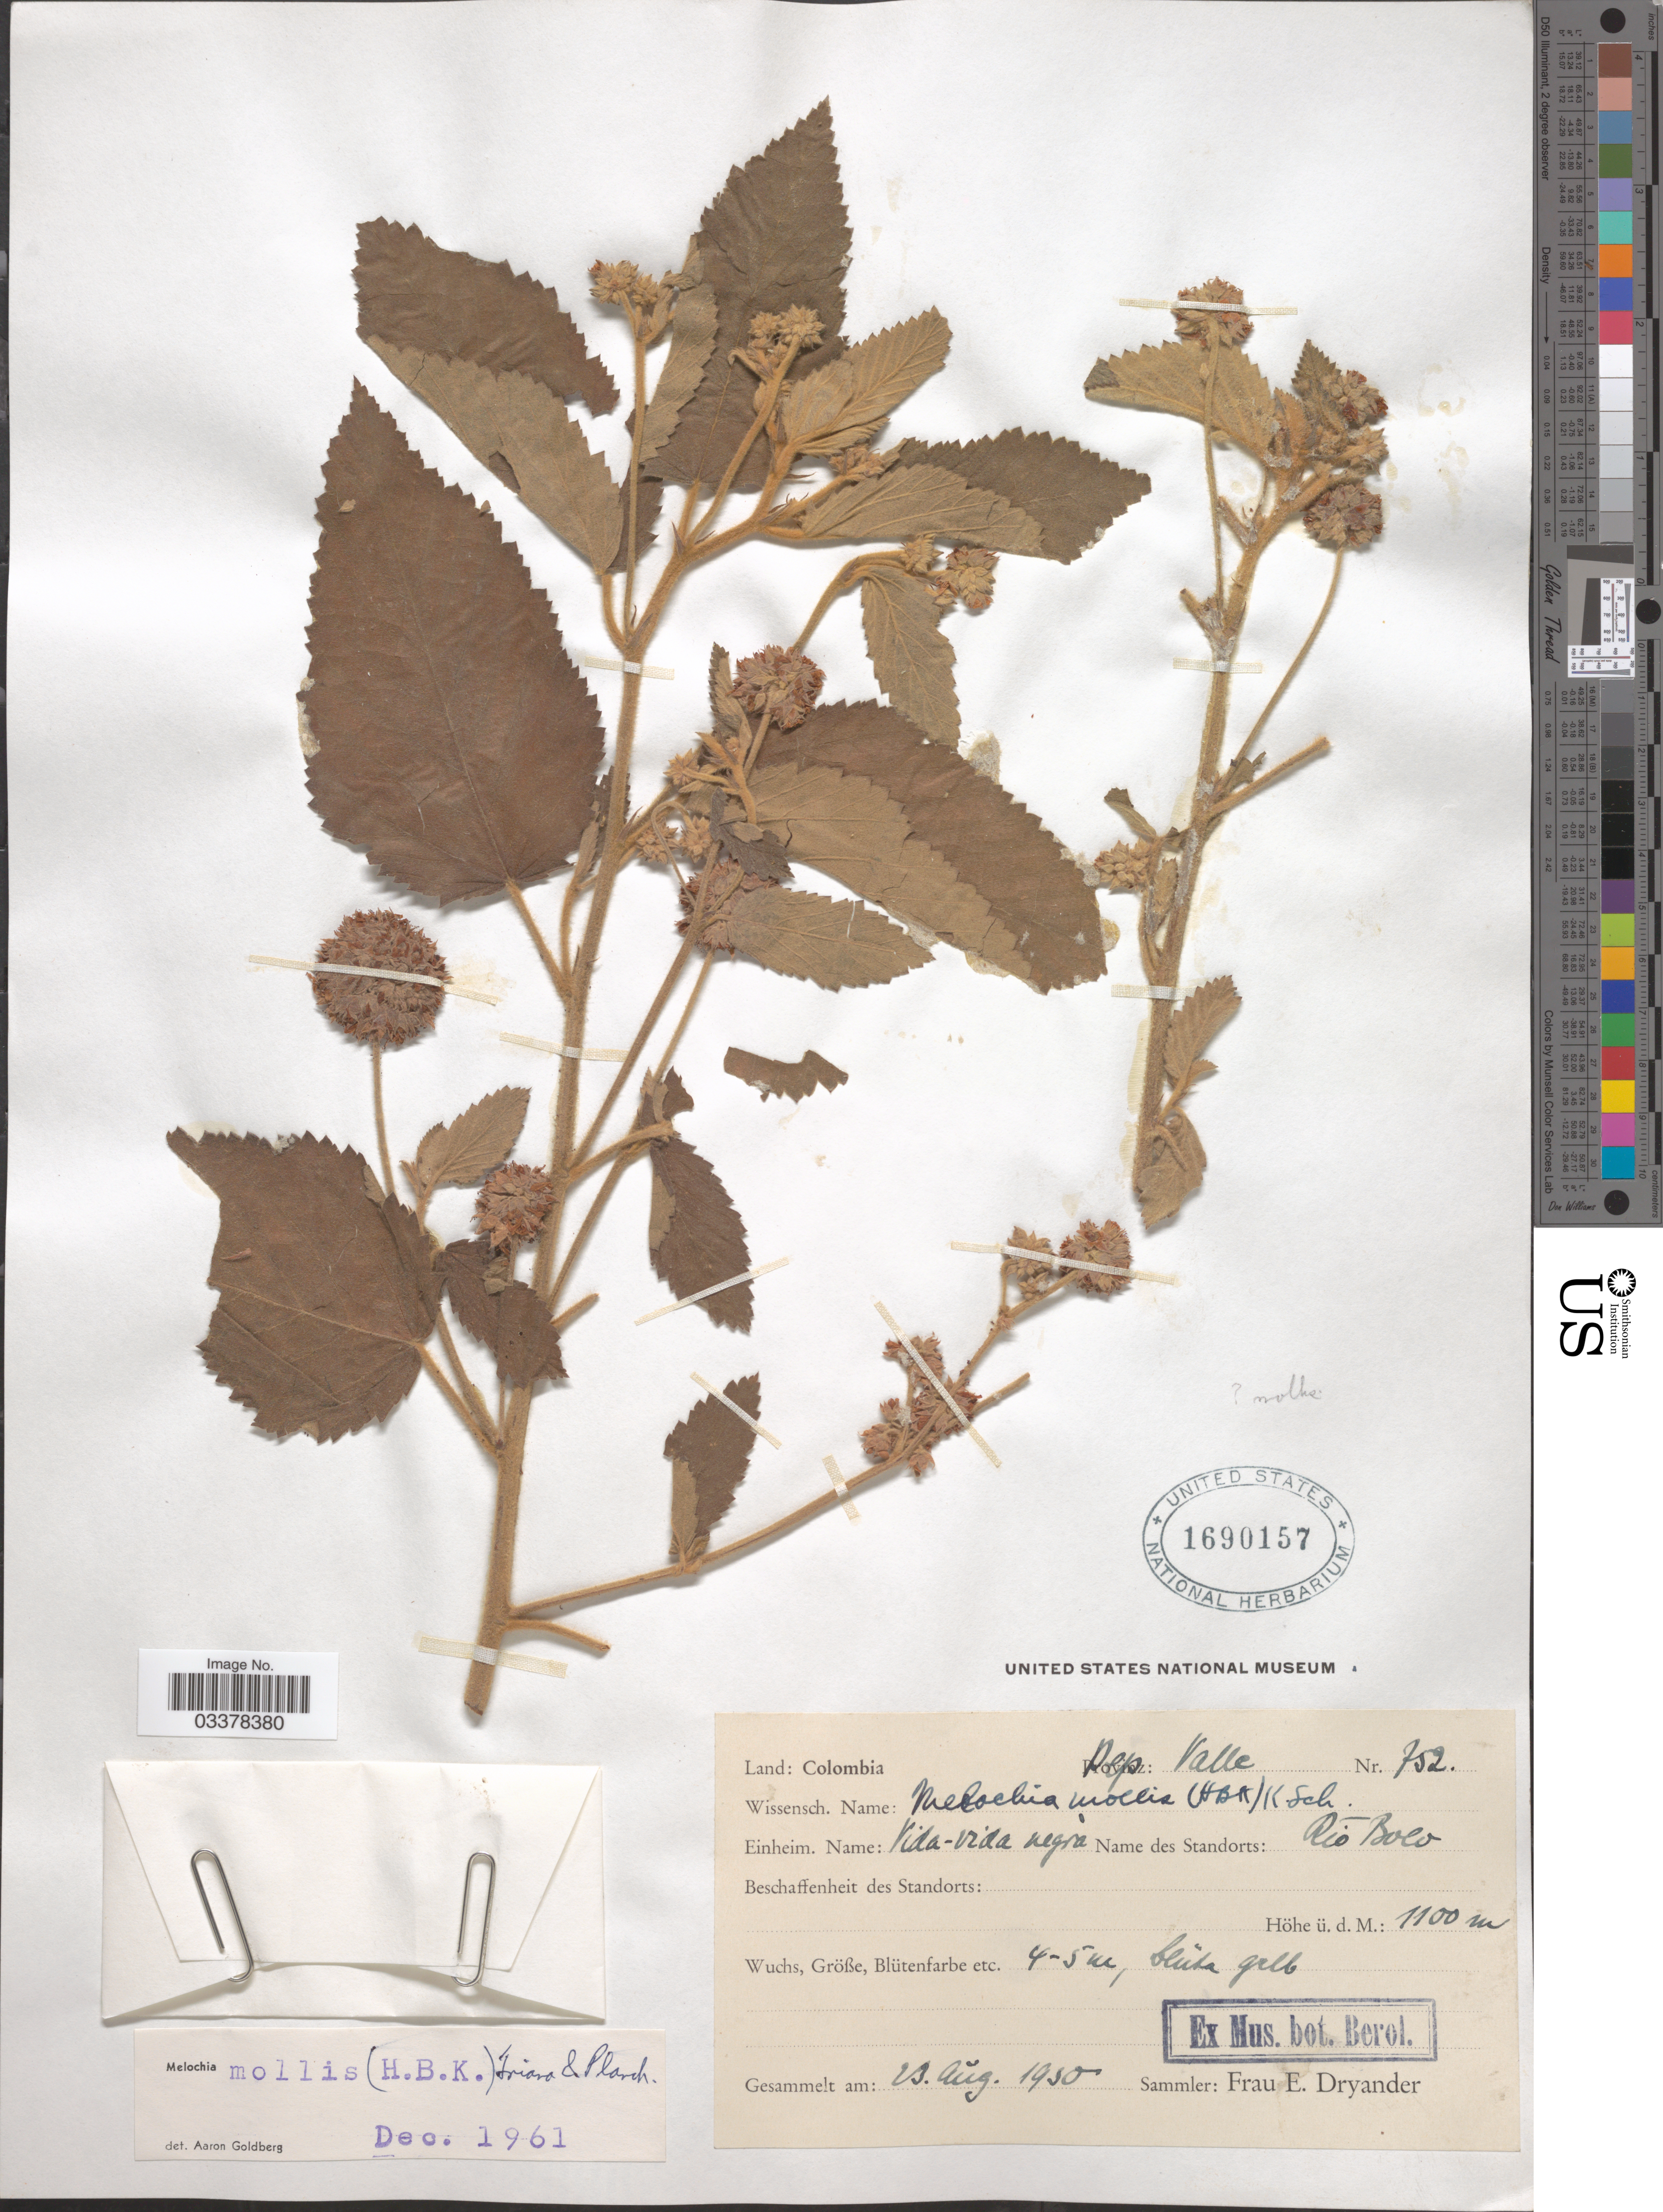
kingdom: Plantae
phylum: Tracheophyta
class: Magnoliopsida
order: Malvales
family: Malvaceae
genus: Melochia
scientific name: Melochia mollis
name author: (Kunth) Triana & Planch.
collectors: F. Dryander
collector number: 752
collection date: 1950-08-23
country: Colombia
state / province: Valle del Cauca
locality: Dep. Valle. Río Bolo.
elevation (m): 1100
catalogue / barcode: US 1690157